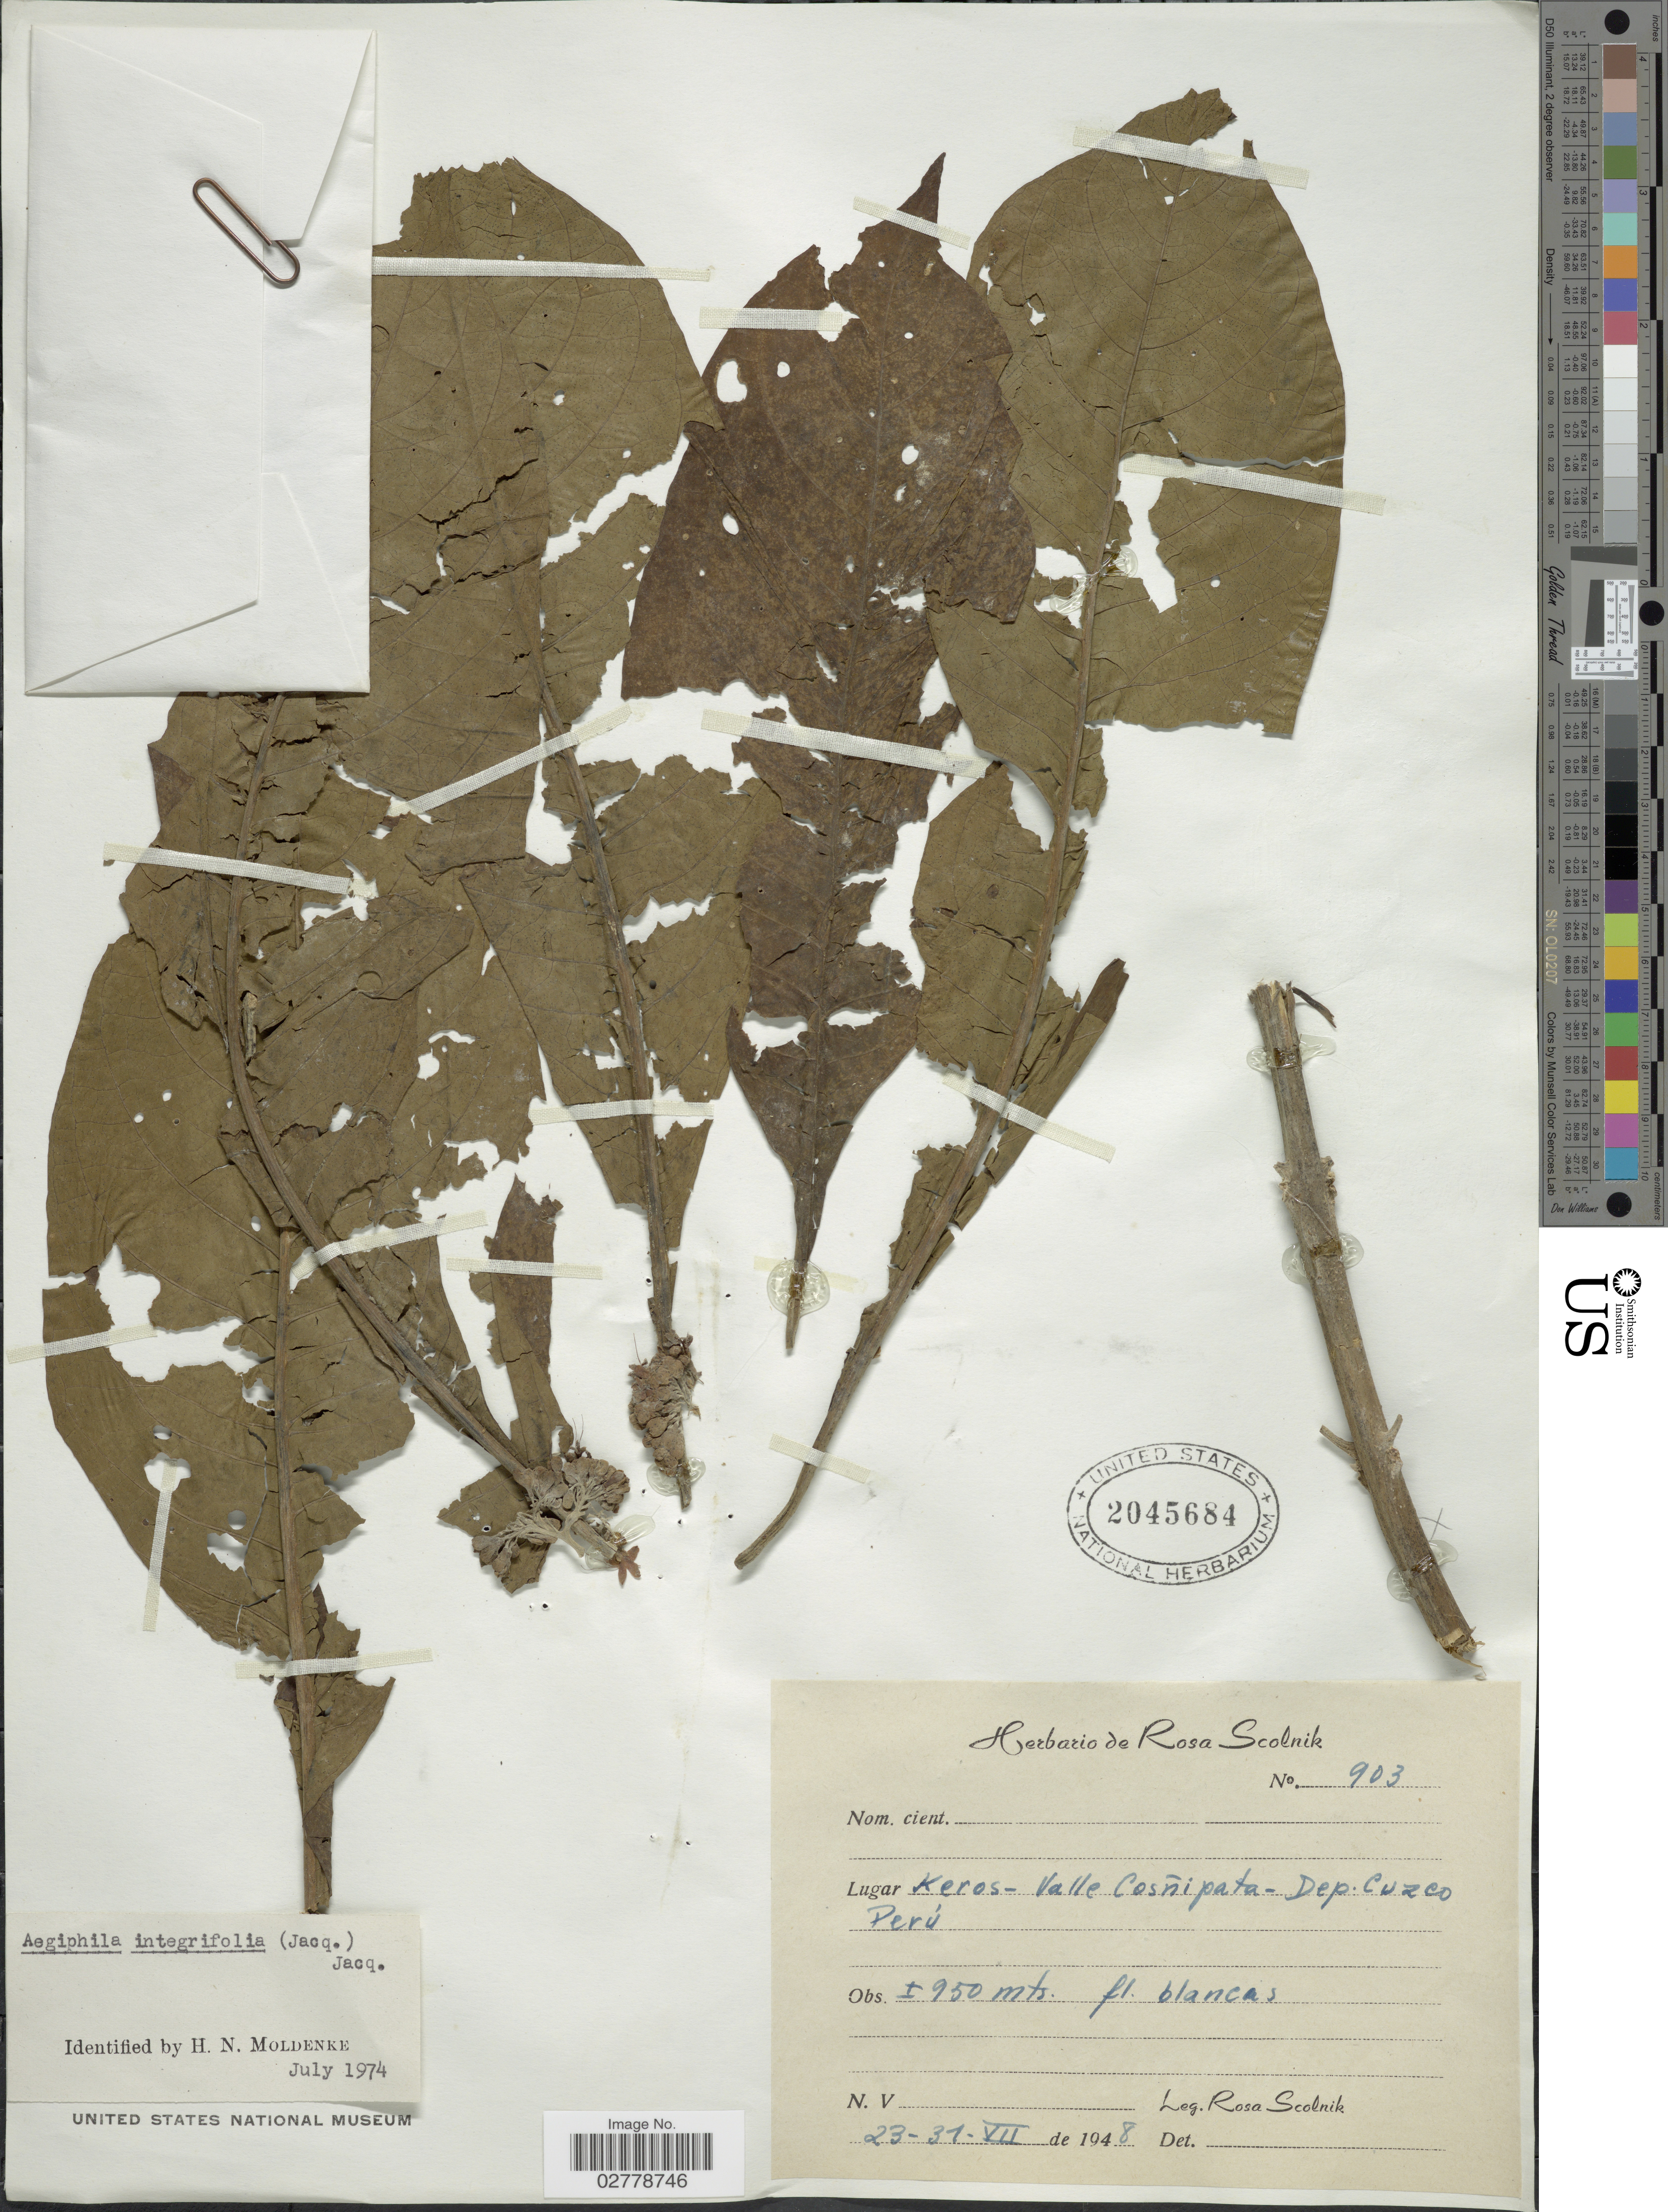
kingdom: Plantae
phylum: Tracheophyta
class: Magnoliopsida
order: Lamiales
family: Lamiaceae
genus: Aegiphila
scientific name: Aegiphila integrifolia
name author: (Jacq.) B.D. Jacks.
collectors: R. Scolnik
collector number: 903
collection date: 1948-07-23/1948-07-31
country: Peru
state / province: Cusco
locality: Keros - Valle Cosñipata - Dep. Cuzco.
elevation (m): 950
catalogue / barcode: US 2045684